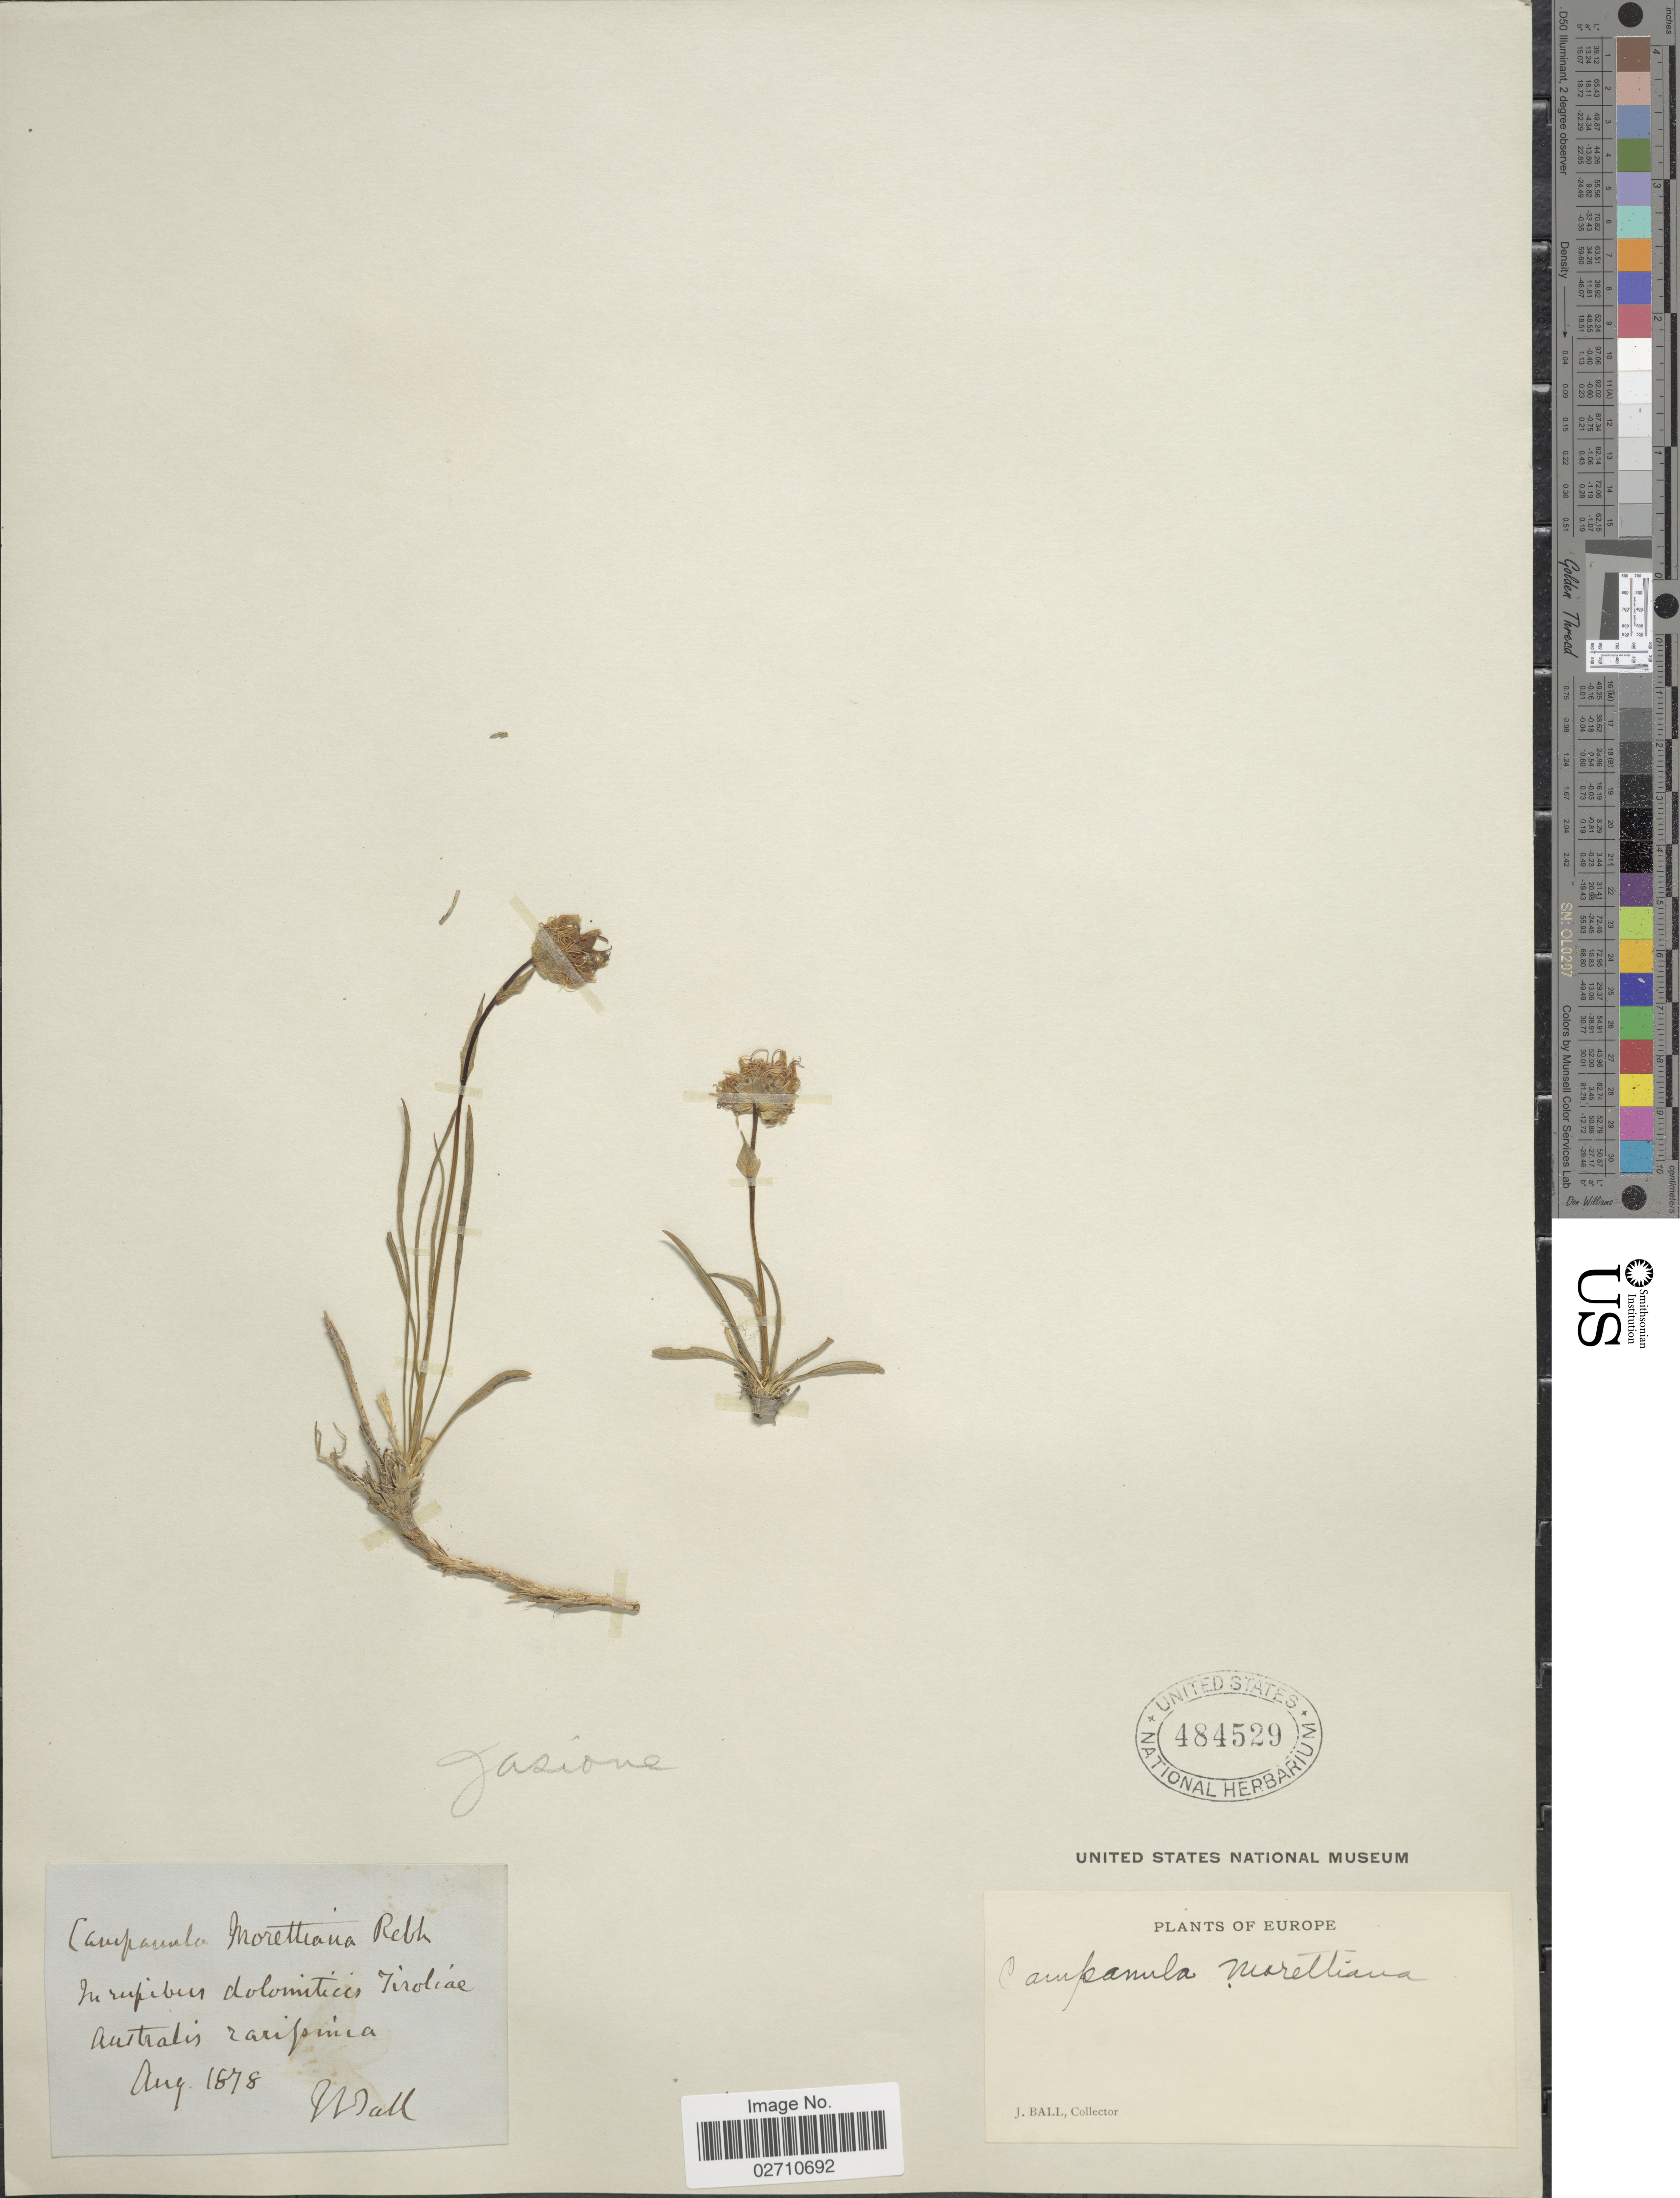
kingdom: Plantae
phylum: Tracheophyta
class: Magnoliopsida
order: Asterales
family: Campanulaceae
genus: Jasione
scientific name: Jasione sp.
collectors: J. Ball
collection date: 1878-08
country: Italy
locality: In rupibus dolomiticus Tiroliae australis rarissima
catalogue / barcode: US 484529